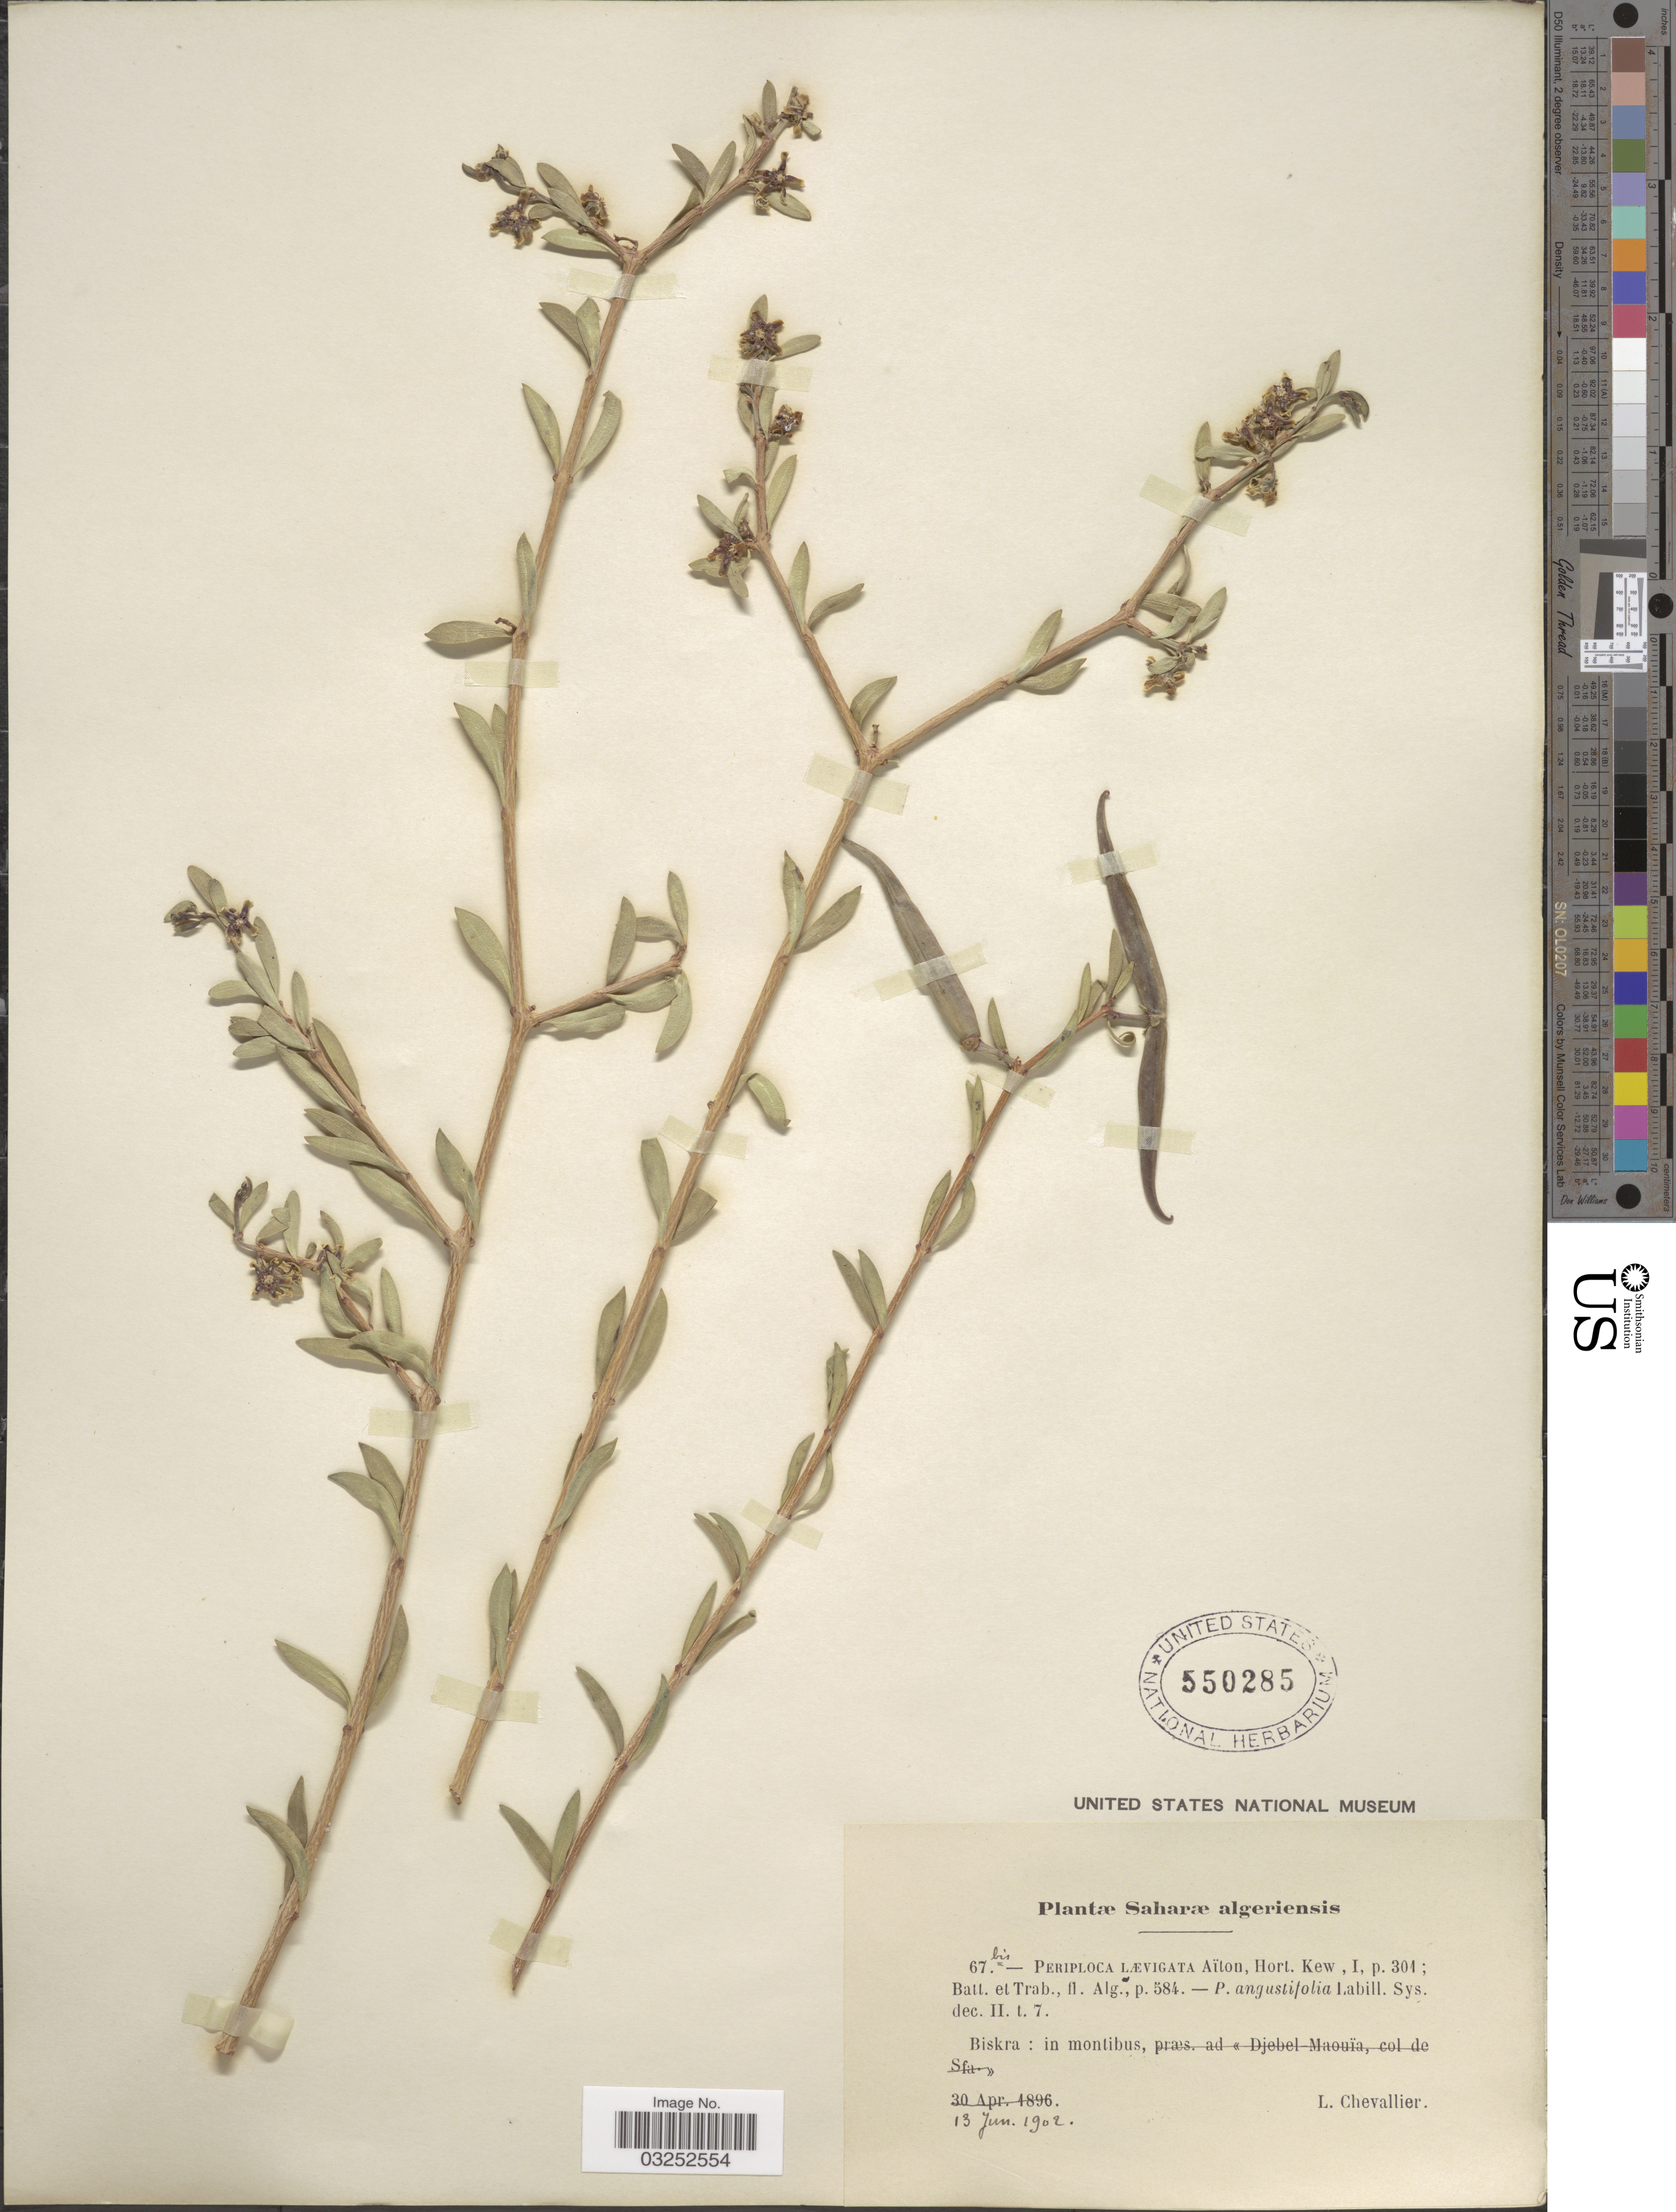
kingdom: Plantae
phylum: Tracheophyta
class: Magnoliopsida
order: Gentianales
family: Apocynaceae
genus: Periploca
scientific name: Periploca laevigata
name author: Aiton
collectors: L. Chevallier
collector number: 67bis.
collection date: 1902-06-13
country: Algeria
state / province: Biskra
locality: Saharæ algeriensis. Biskra: in montibus.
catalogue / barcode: US 550285